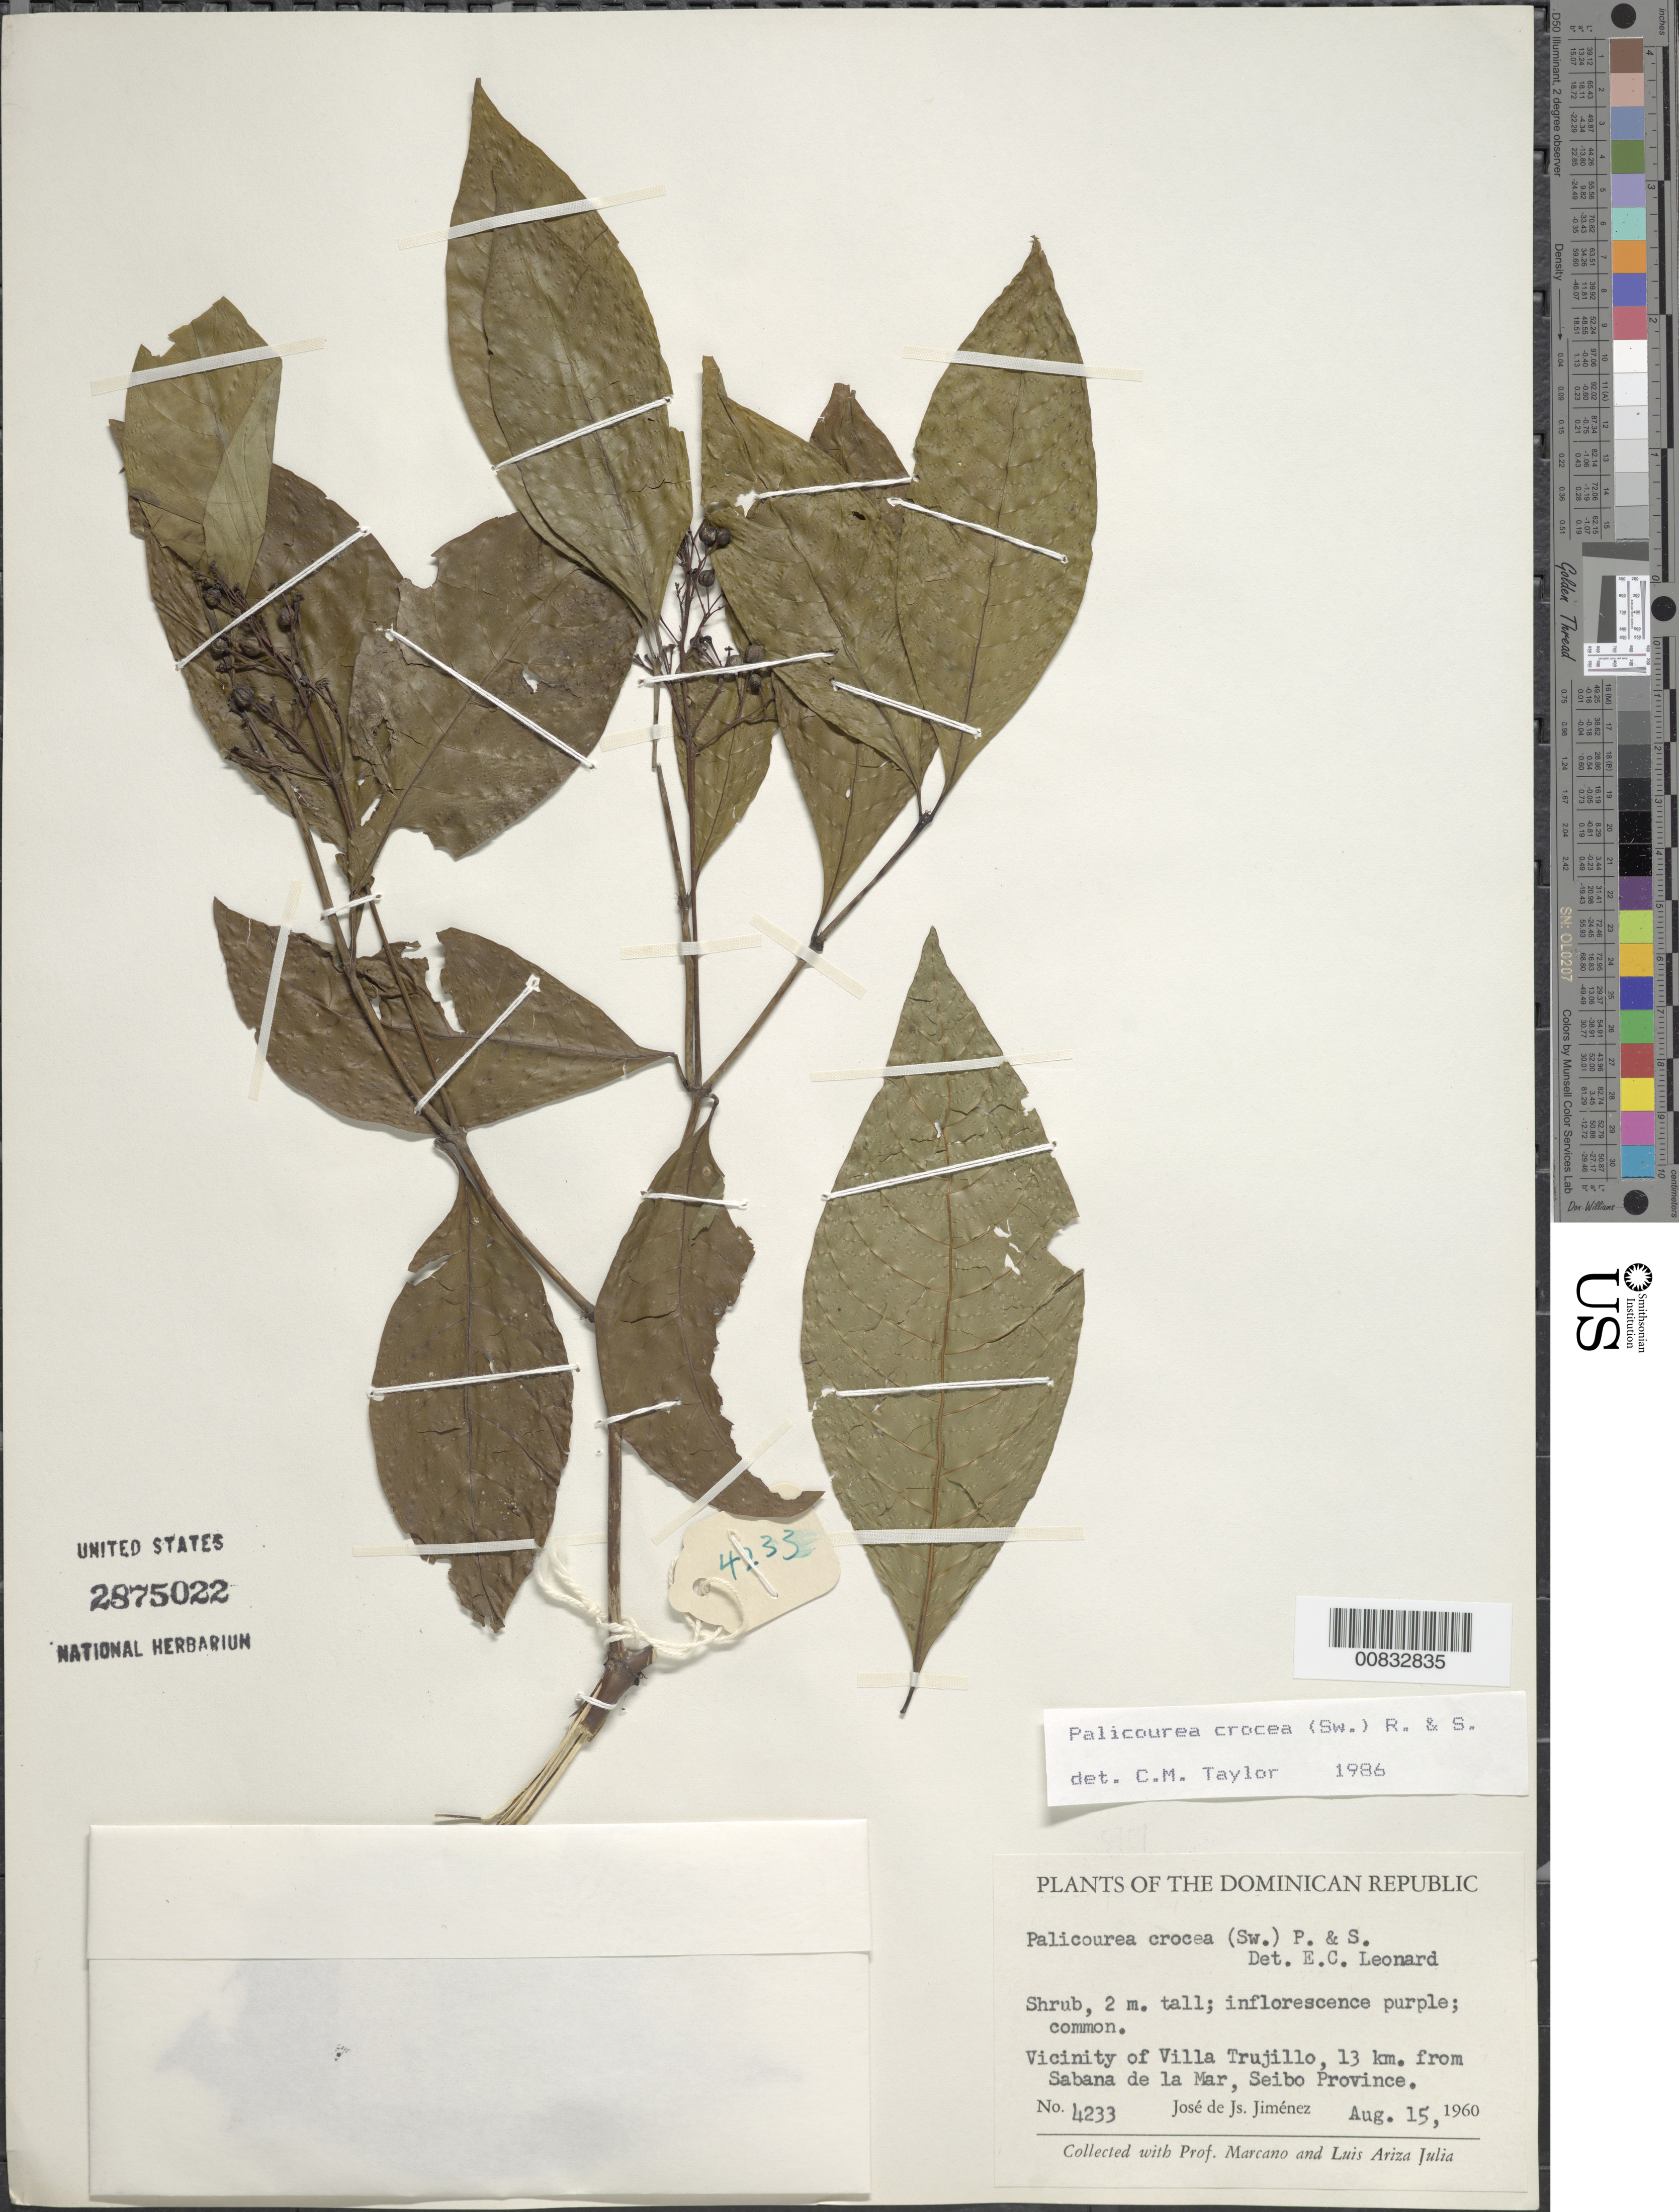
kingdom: Plantae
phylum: Tracheophyta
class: Magnoliopsida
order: Gentianales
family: Rubiaceae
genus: Palicourea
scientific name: Palicourea crocea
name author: (Sw.) Schult.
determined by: Taylor, Charlotte M.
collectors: J. J. Jiménez Almonte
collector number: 4233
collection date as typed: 15 Aug 1960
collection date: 1960-08-15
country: Dominican Republic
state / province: El Seibo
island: Hispaniola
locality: Vicinity of Villa Trujillo, 13 km from Sabana de la Mar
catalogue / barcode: US 2875022